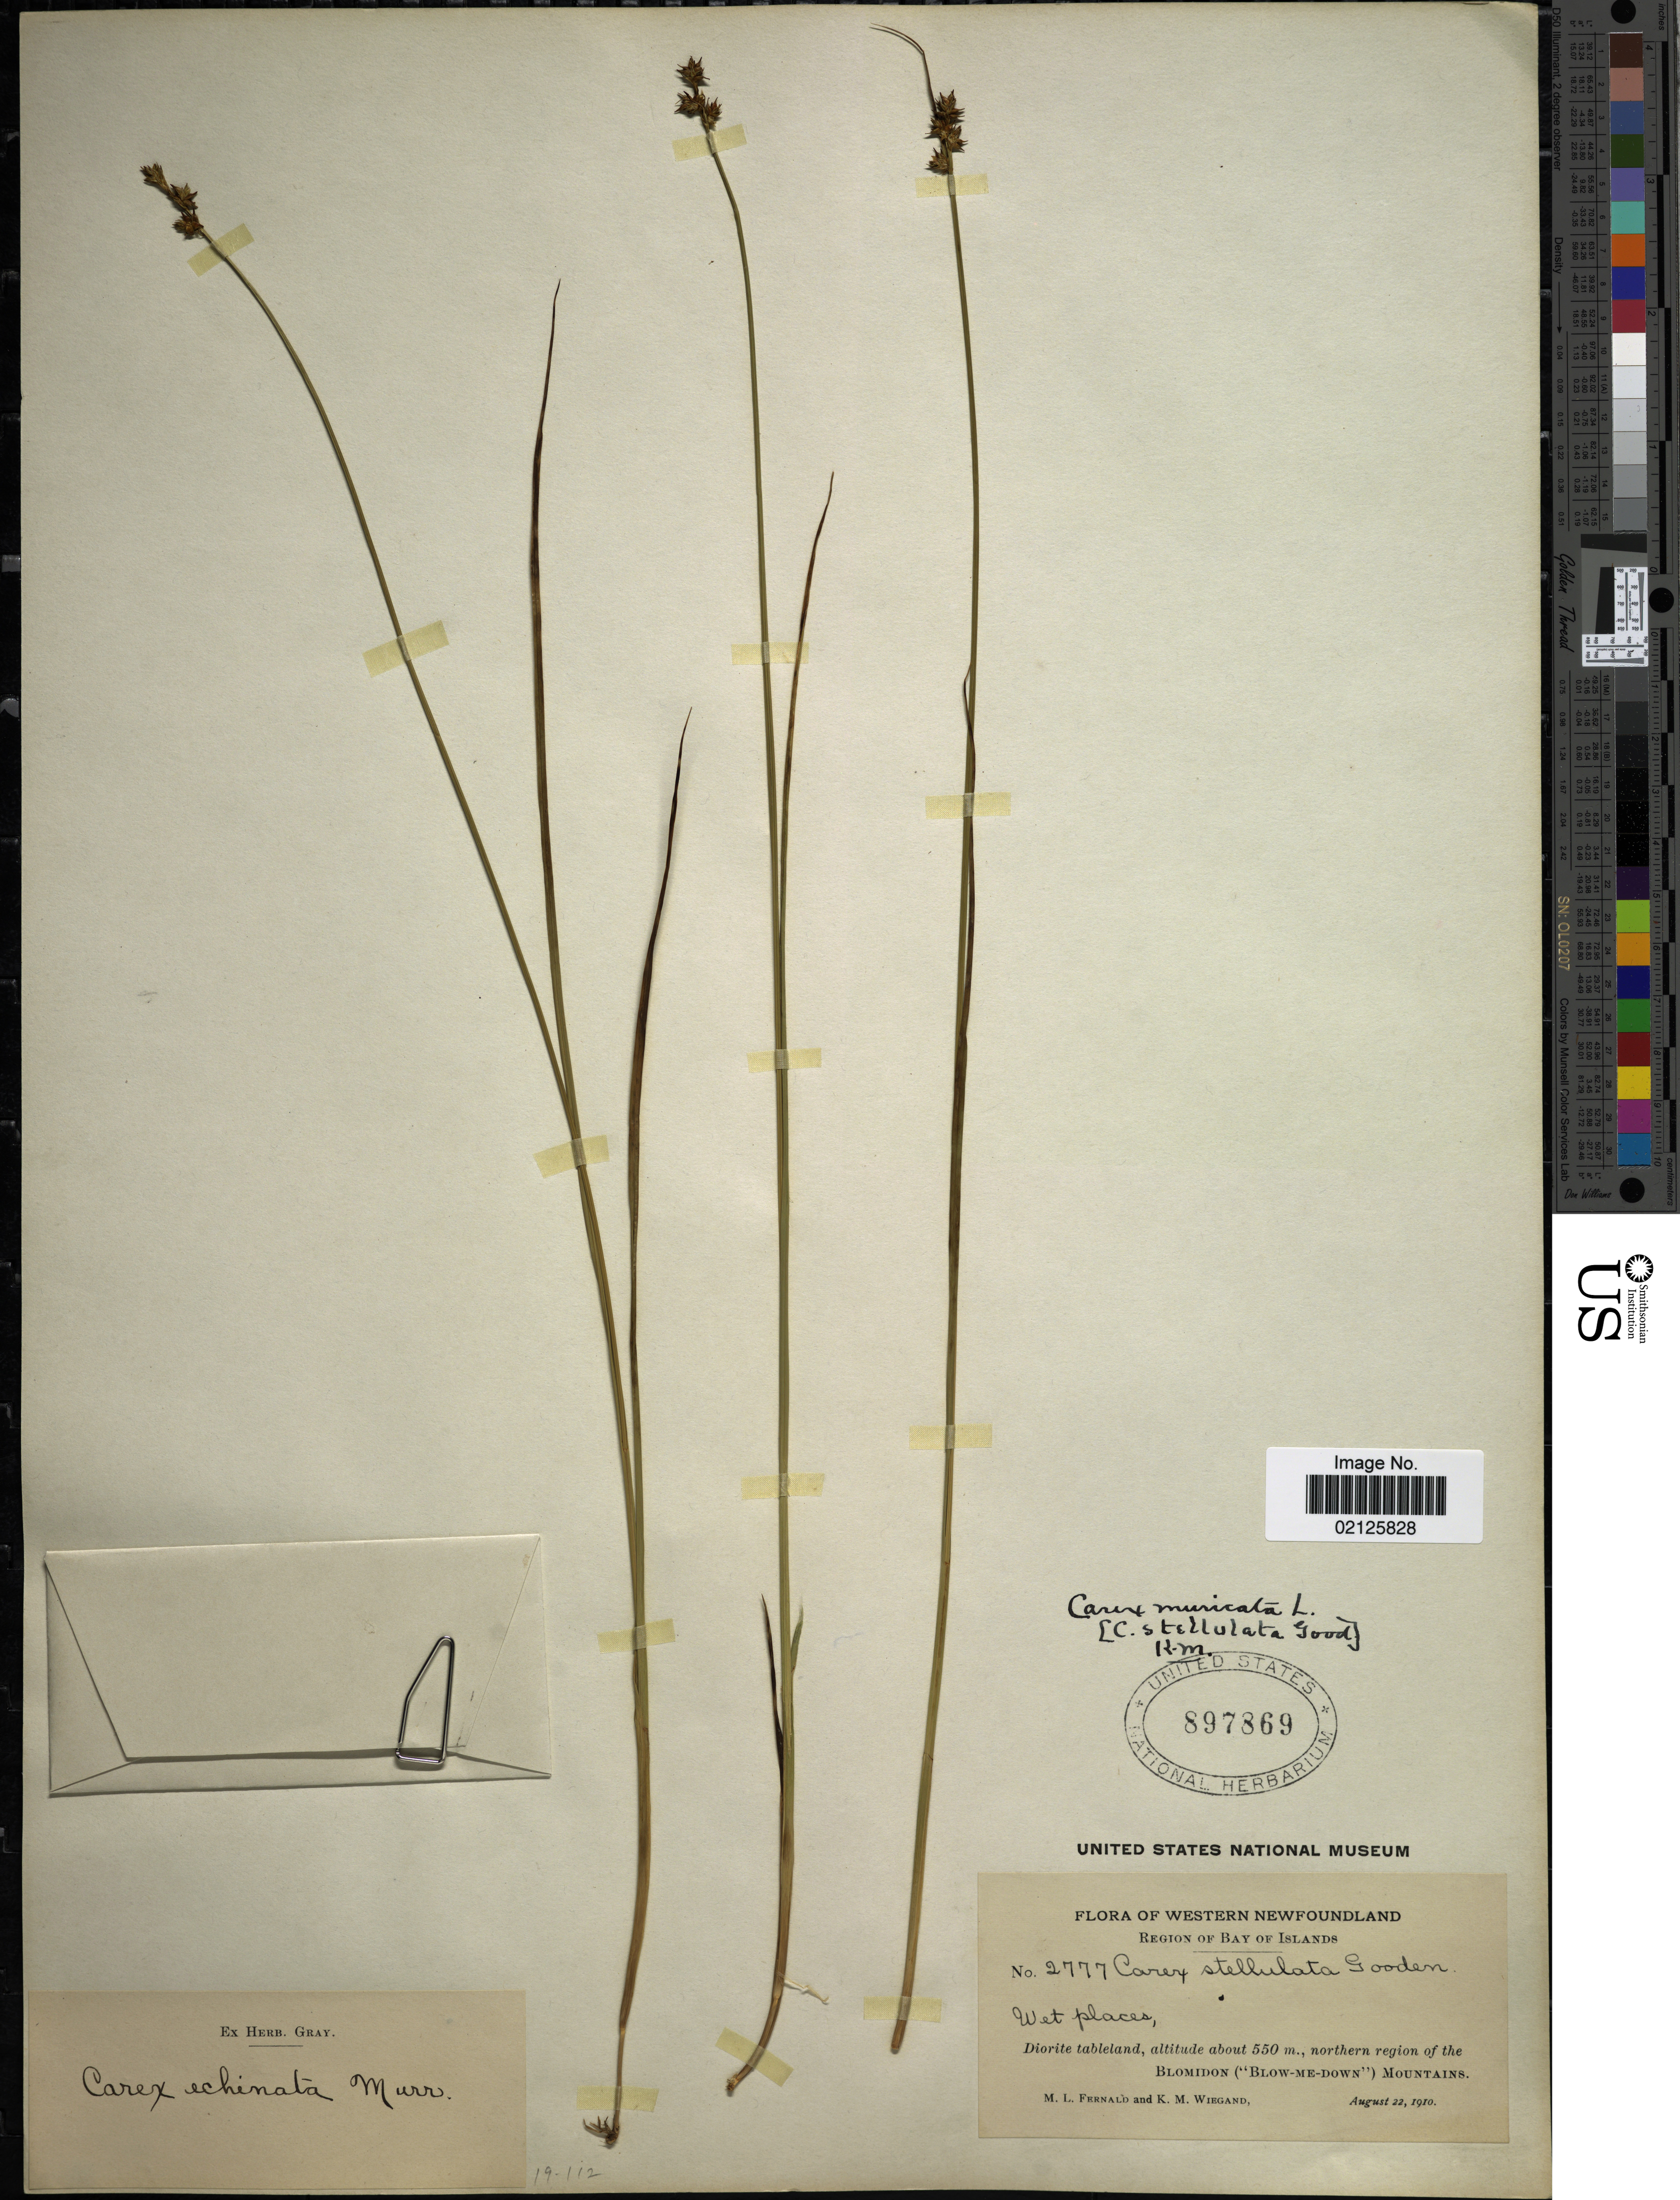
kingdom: Plantae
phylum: Tracheophyta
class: Liliopsida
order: Poales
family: Cyperaceae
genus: Carex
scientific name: Carex muricata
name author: L.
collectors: M. L. Fernald & K. M. Wiegand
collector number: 2777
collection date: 1910-07-22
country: Canada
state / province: Newfoundland and Labrador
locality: Western Newfoundland, Region of Bay of Islands, Diorite tableland., northern region of the Blomidon ('Blow-Me-Down') Mountains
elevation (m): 550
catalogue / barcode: US 897869